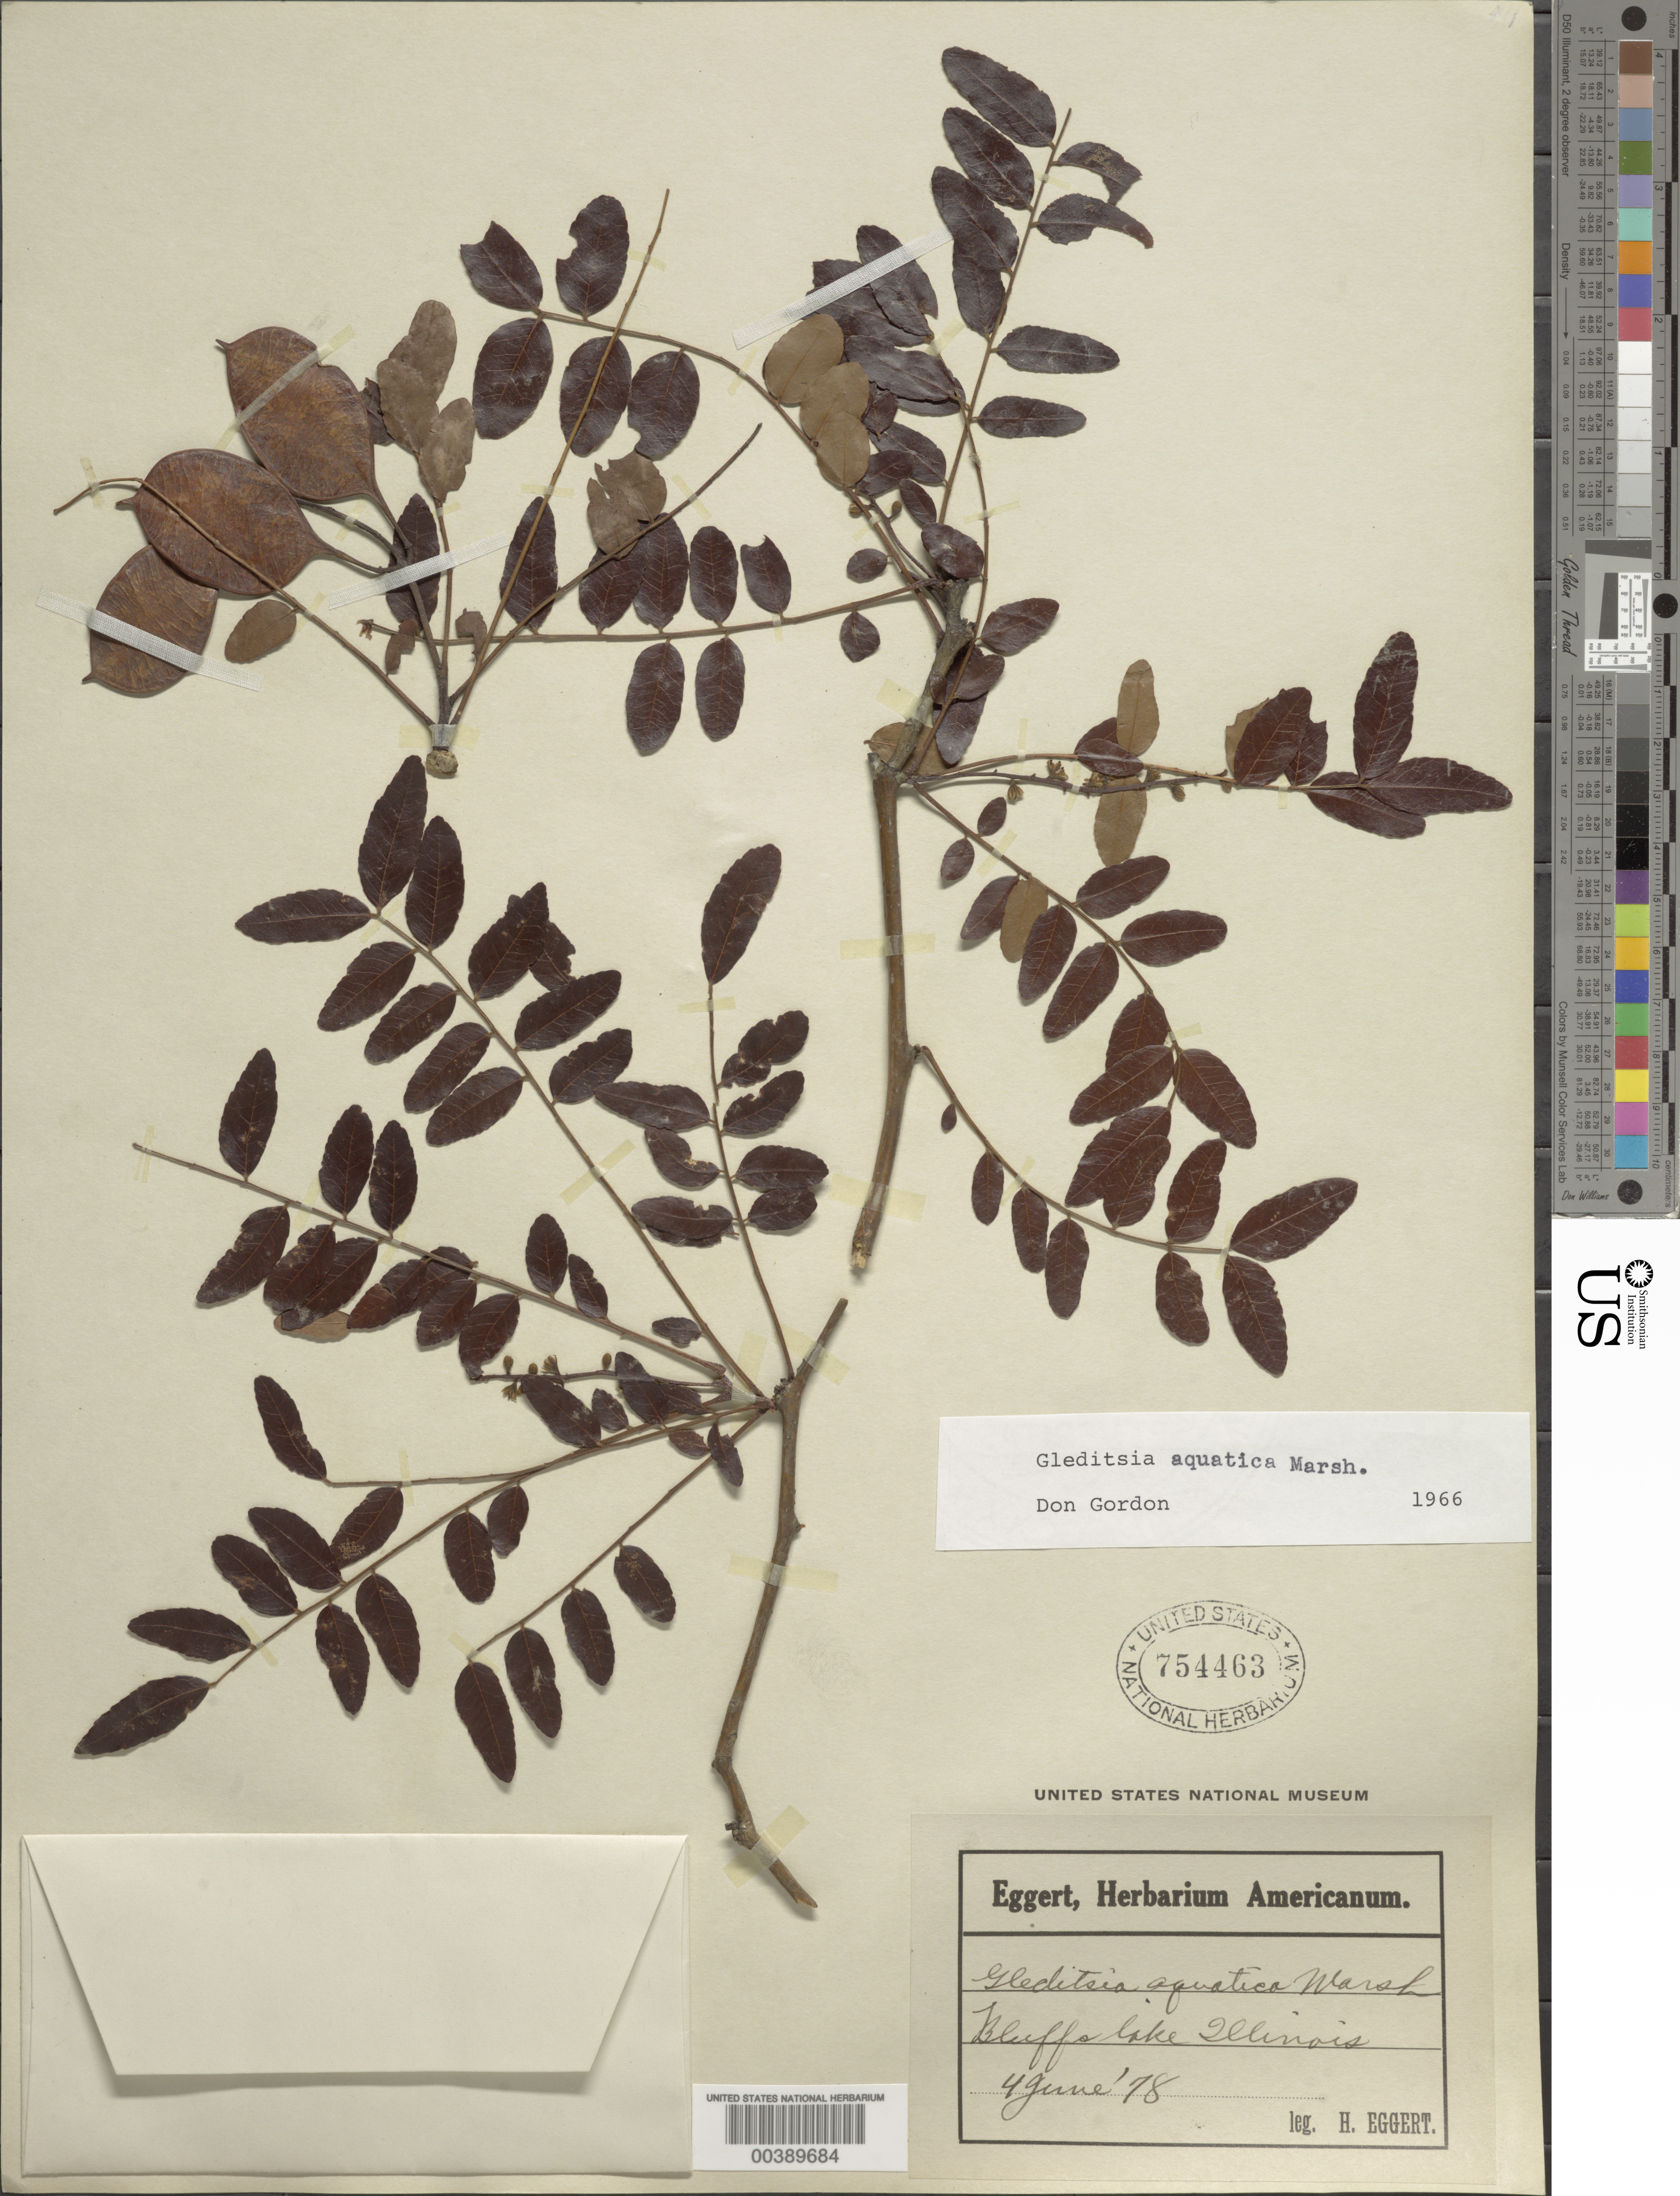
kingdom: Plantae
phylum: Tracheophyta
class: Magnoliopsida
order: Fabales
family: Fabaceae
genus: Gleditsia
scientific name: Gleditsia aquatica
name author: Marshall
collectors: H. Eggert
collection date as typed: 04 Jun 1878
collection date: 1878-06-04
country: United States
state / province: Illinois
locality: Bluffs lake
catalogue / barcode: US 754463